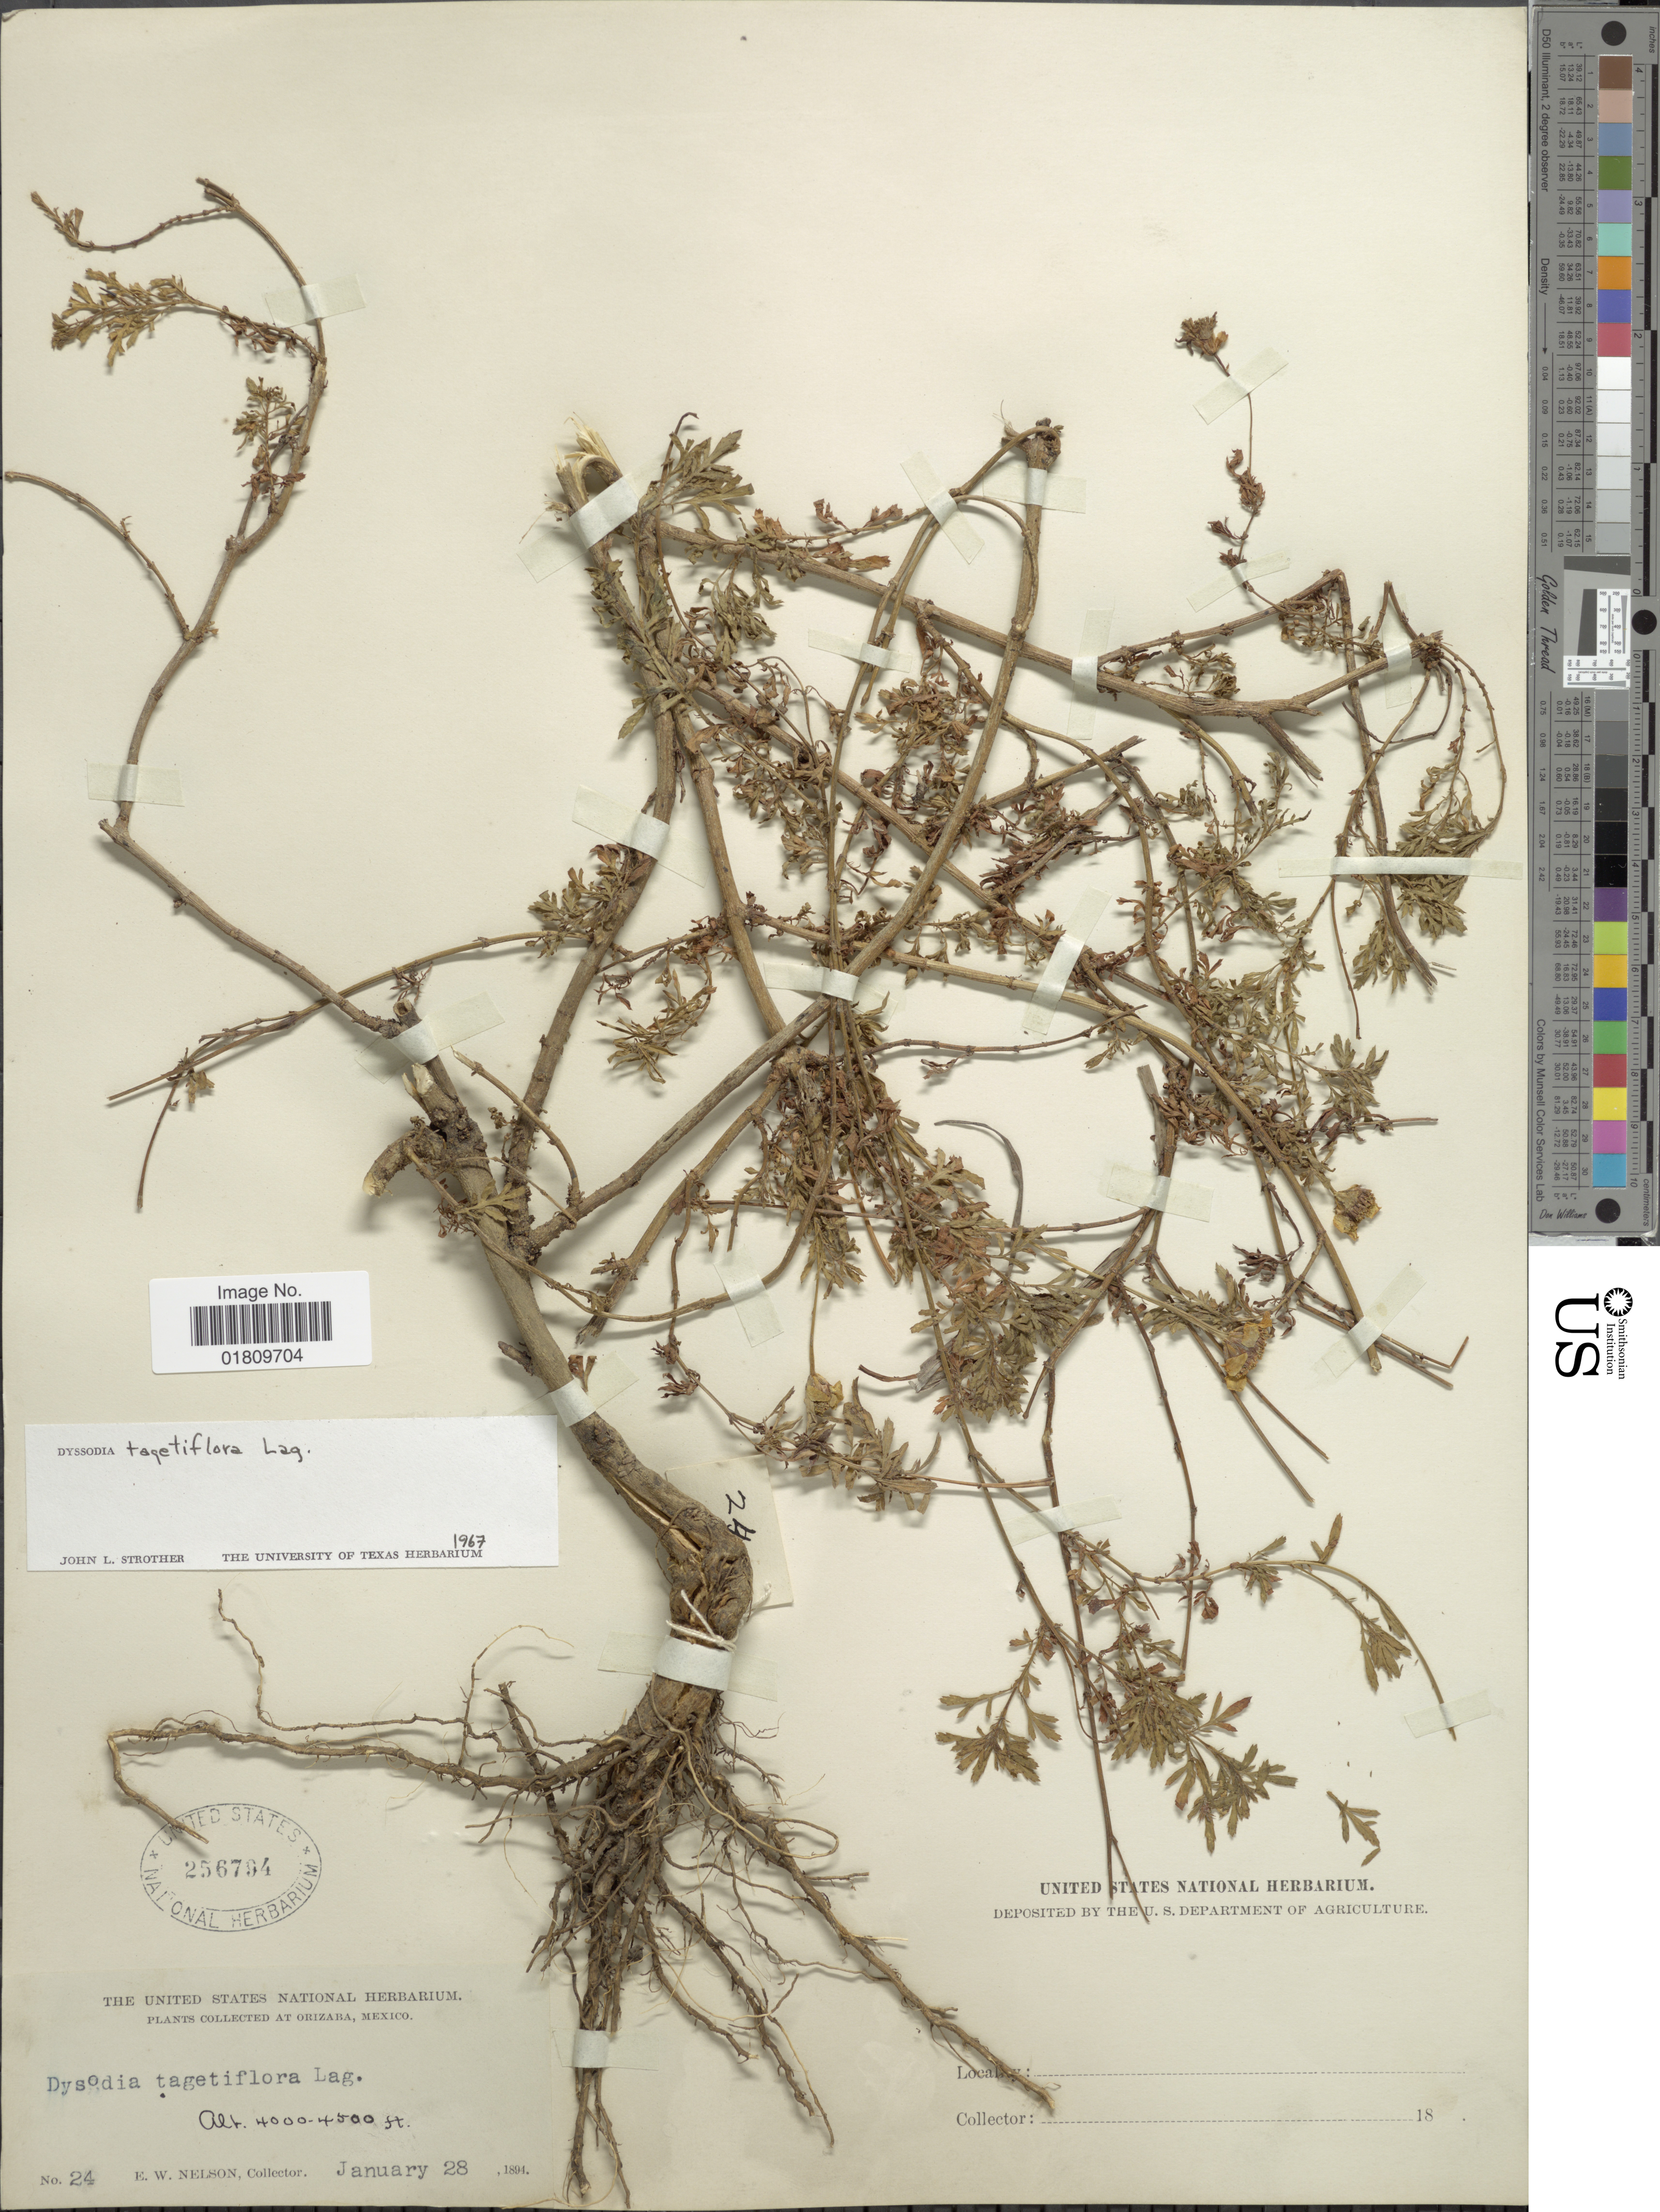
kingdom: Plantae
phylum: Tracheophyta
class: Magnoliopsida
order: Asterales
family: Asteraceae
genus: Dyssodia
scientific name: Dyssodia tagetiflora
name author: Lag.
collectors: E. W. Nelson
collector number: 24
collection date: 1894-01-28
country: Mexico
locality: Orizaba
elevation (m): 1219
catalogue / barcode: US 256794